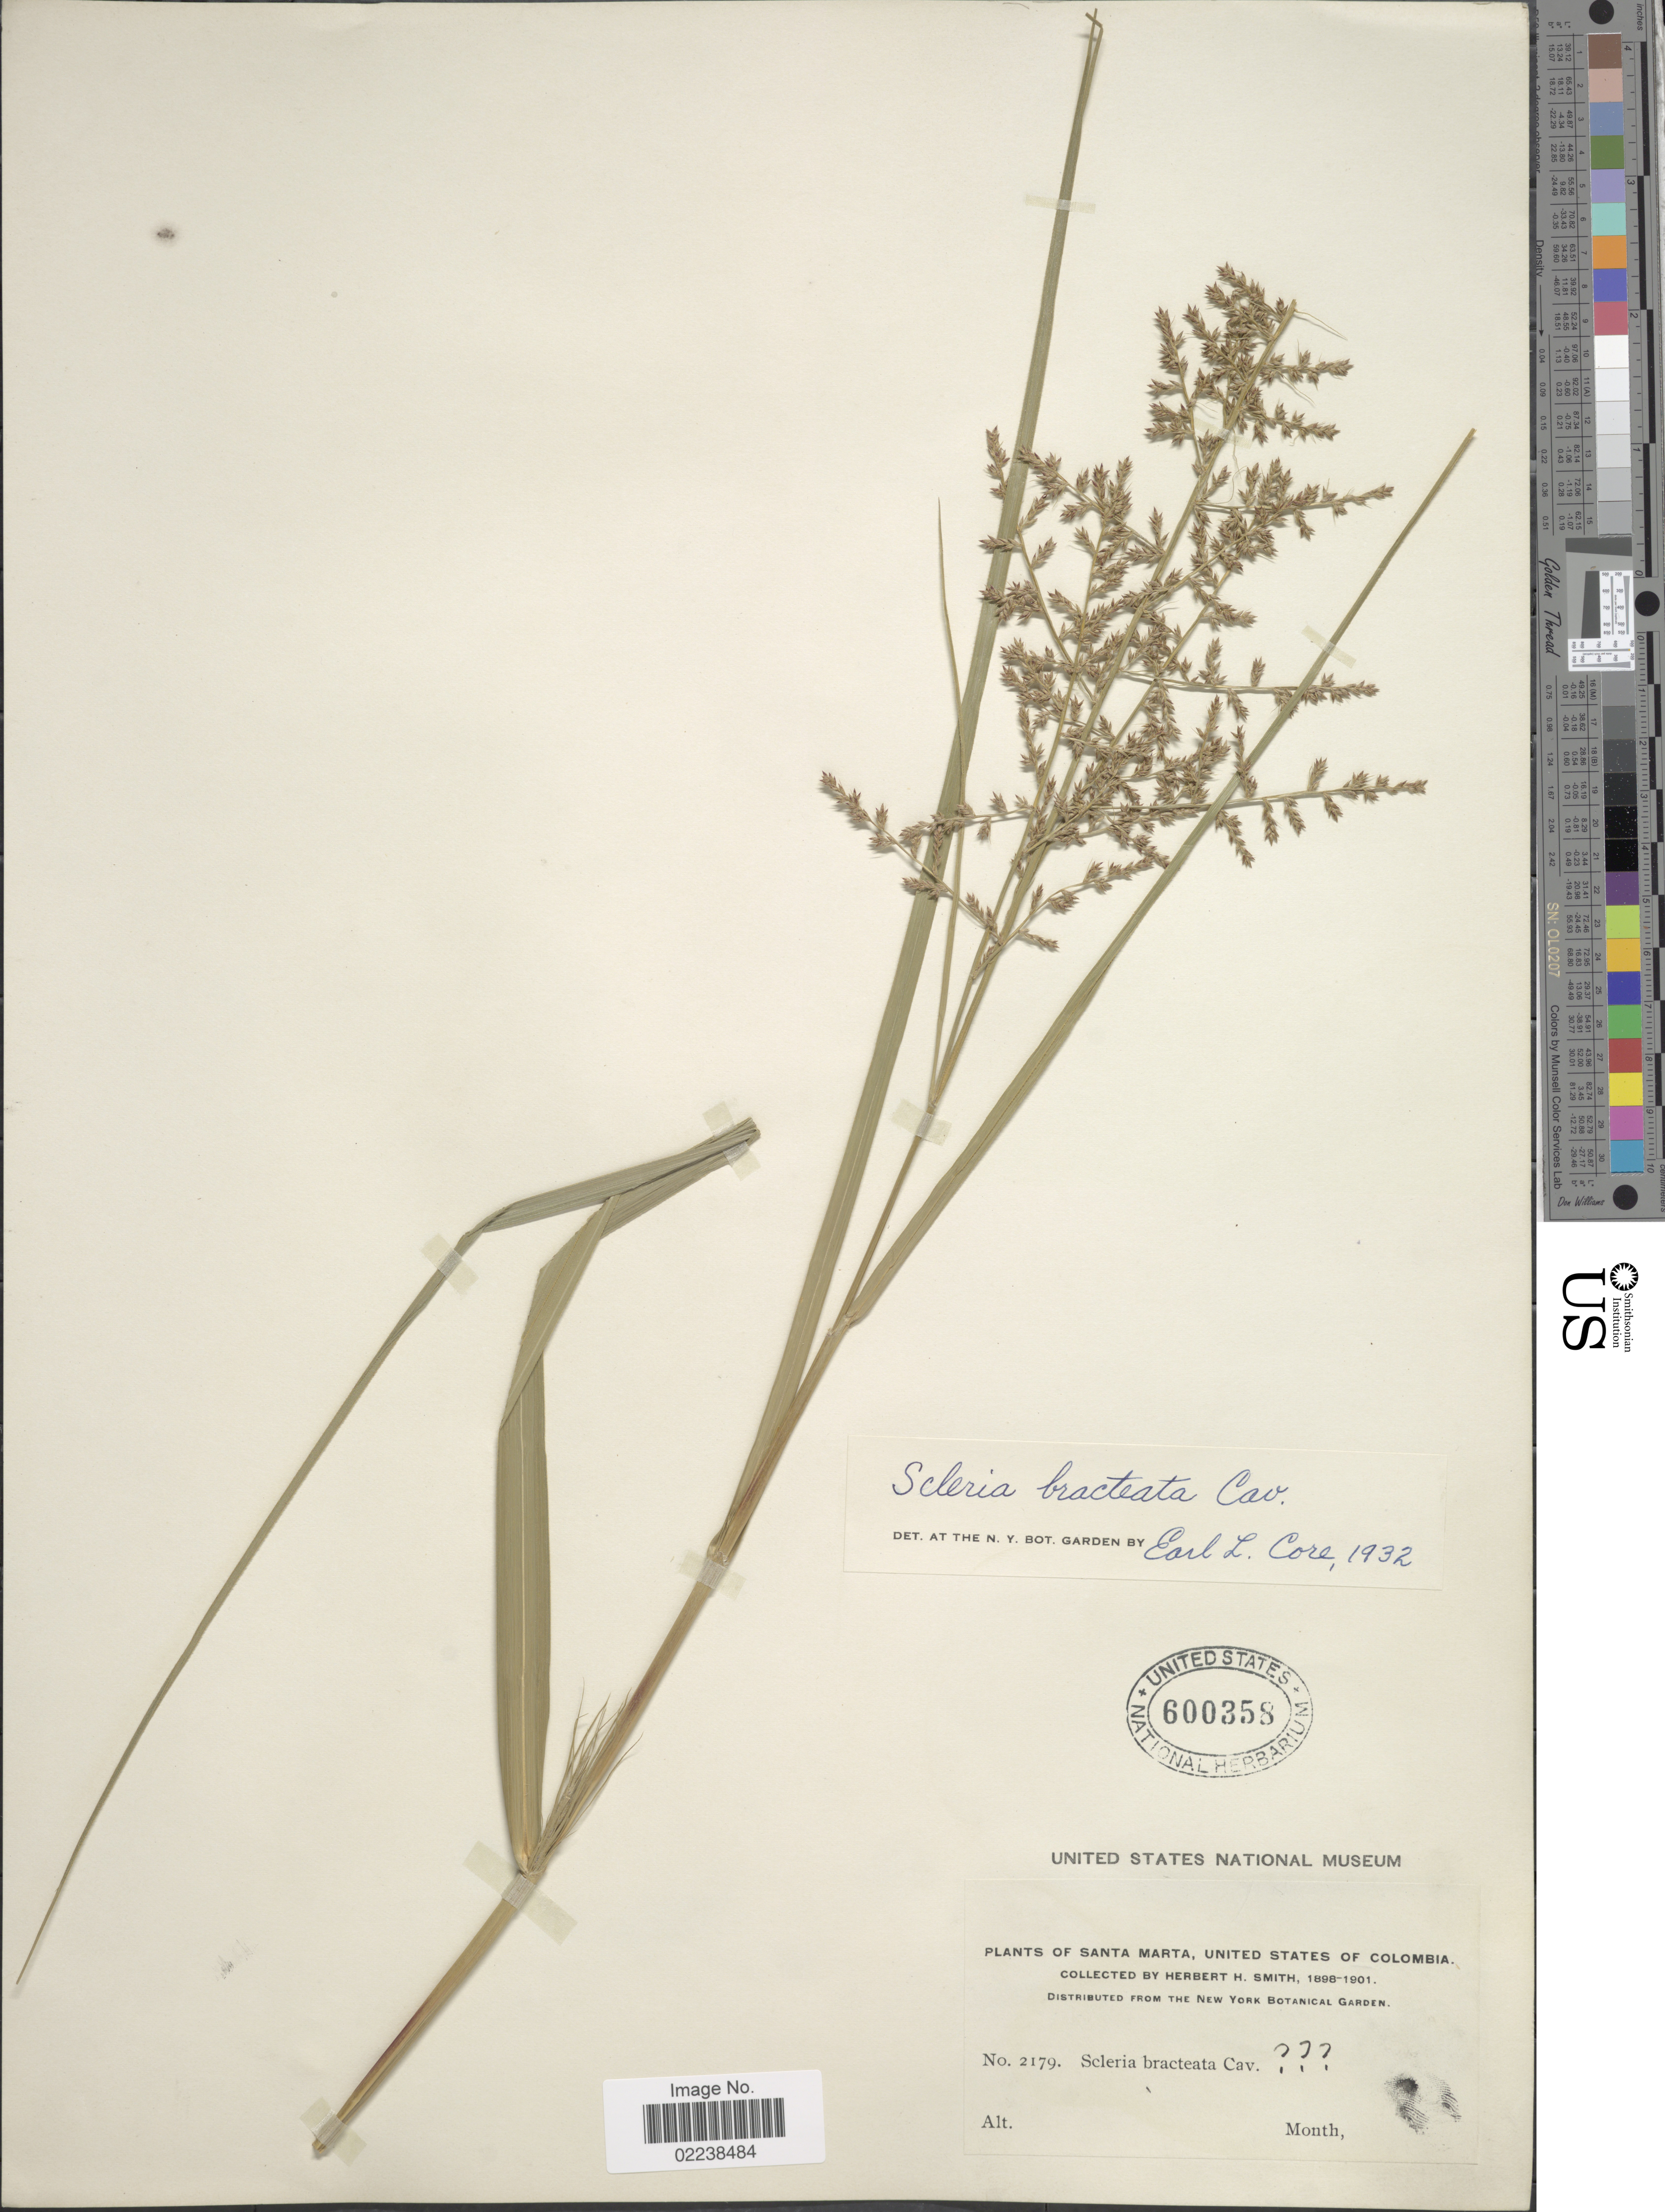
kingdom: Plantae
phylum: Tracheophyta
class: Liliopsida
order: Poales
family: Cyperaceae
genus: Scleria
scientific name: Scleria bracteata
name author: Cav.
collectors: Herbert H. Smith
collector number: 2179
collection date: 1898/1901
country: Colombia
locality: Santa Marta, United State of Colombia.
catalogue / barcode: US 600358